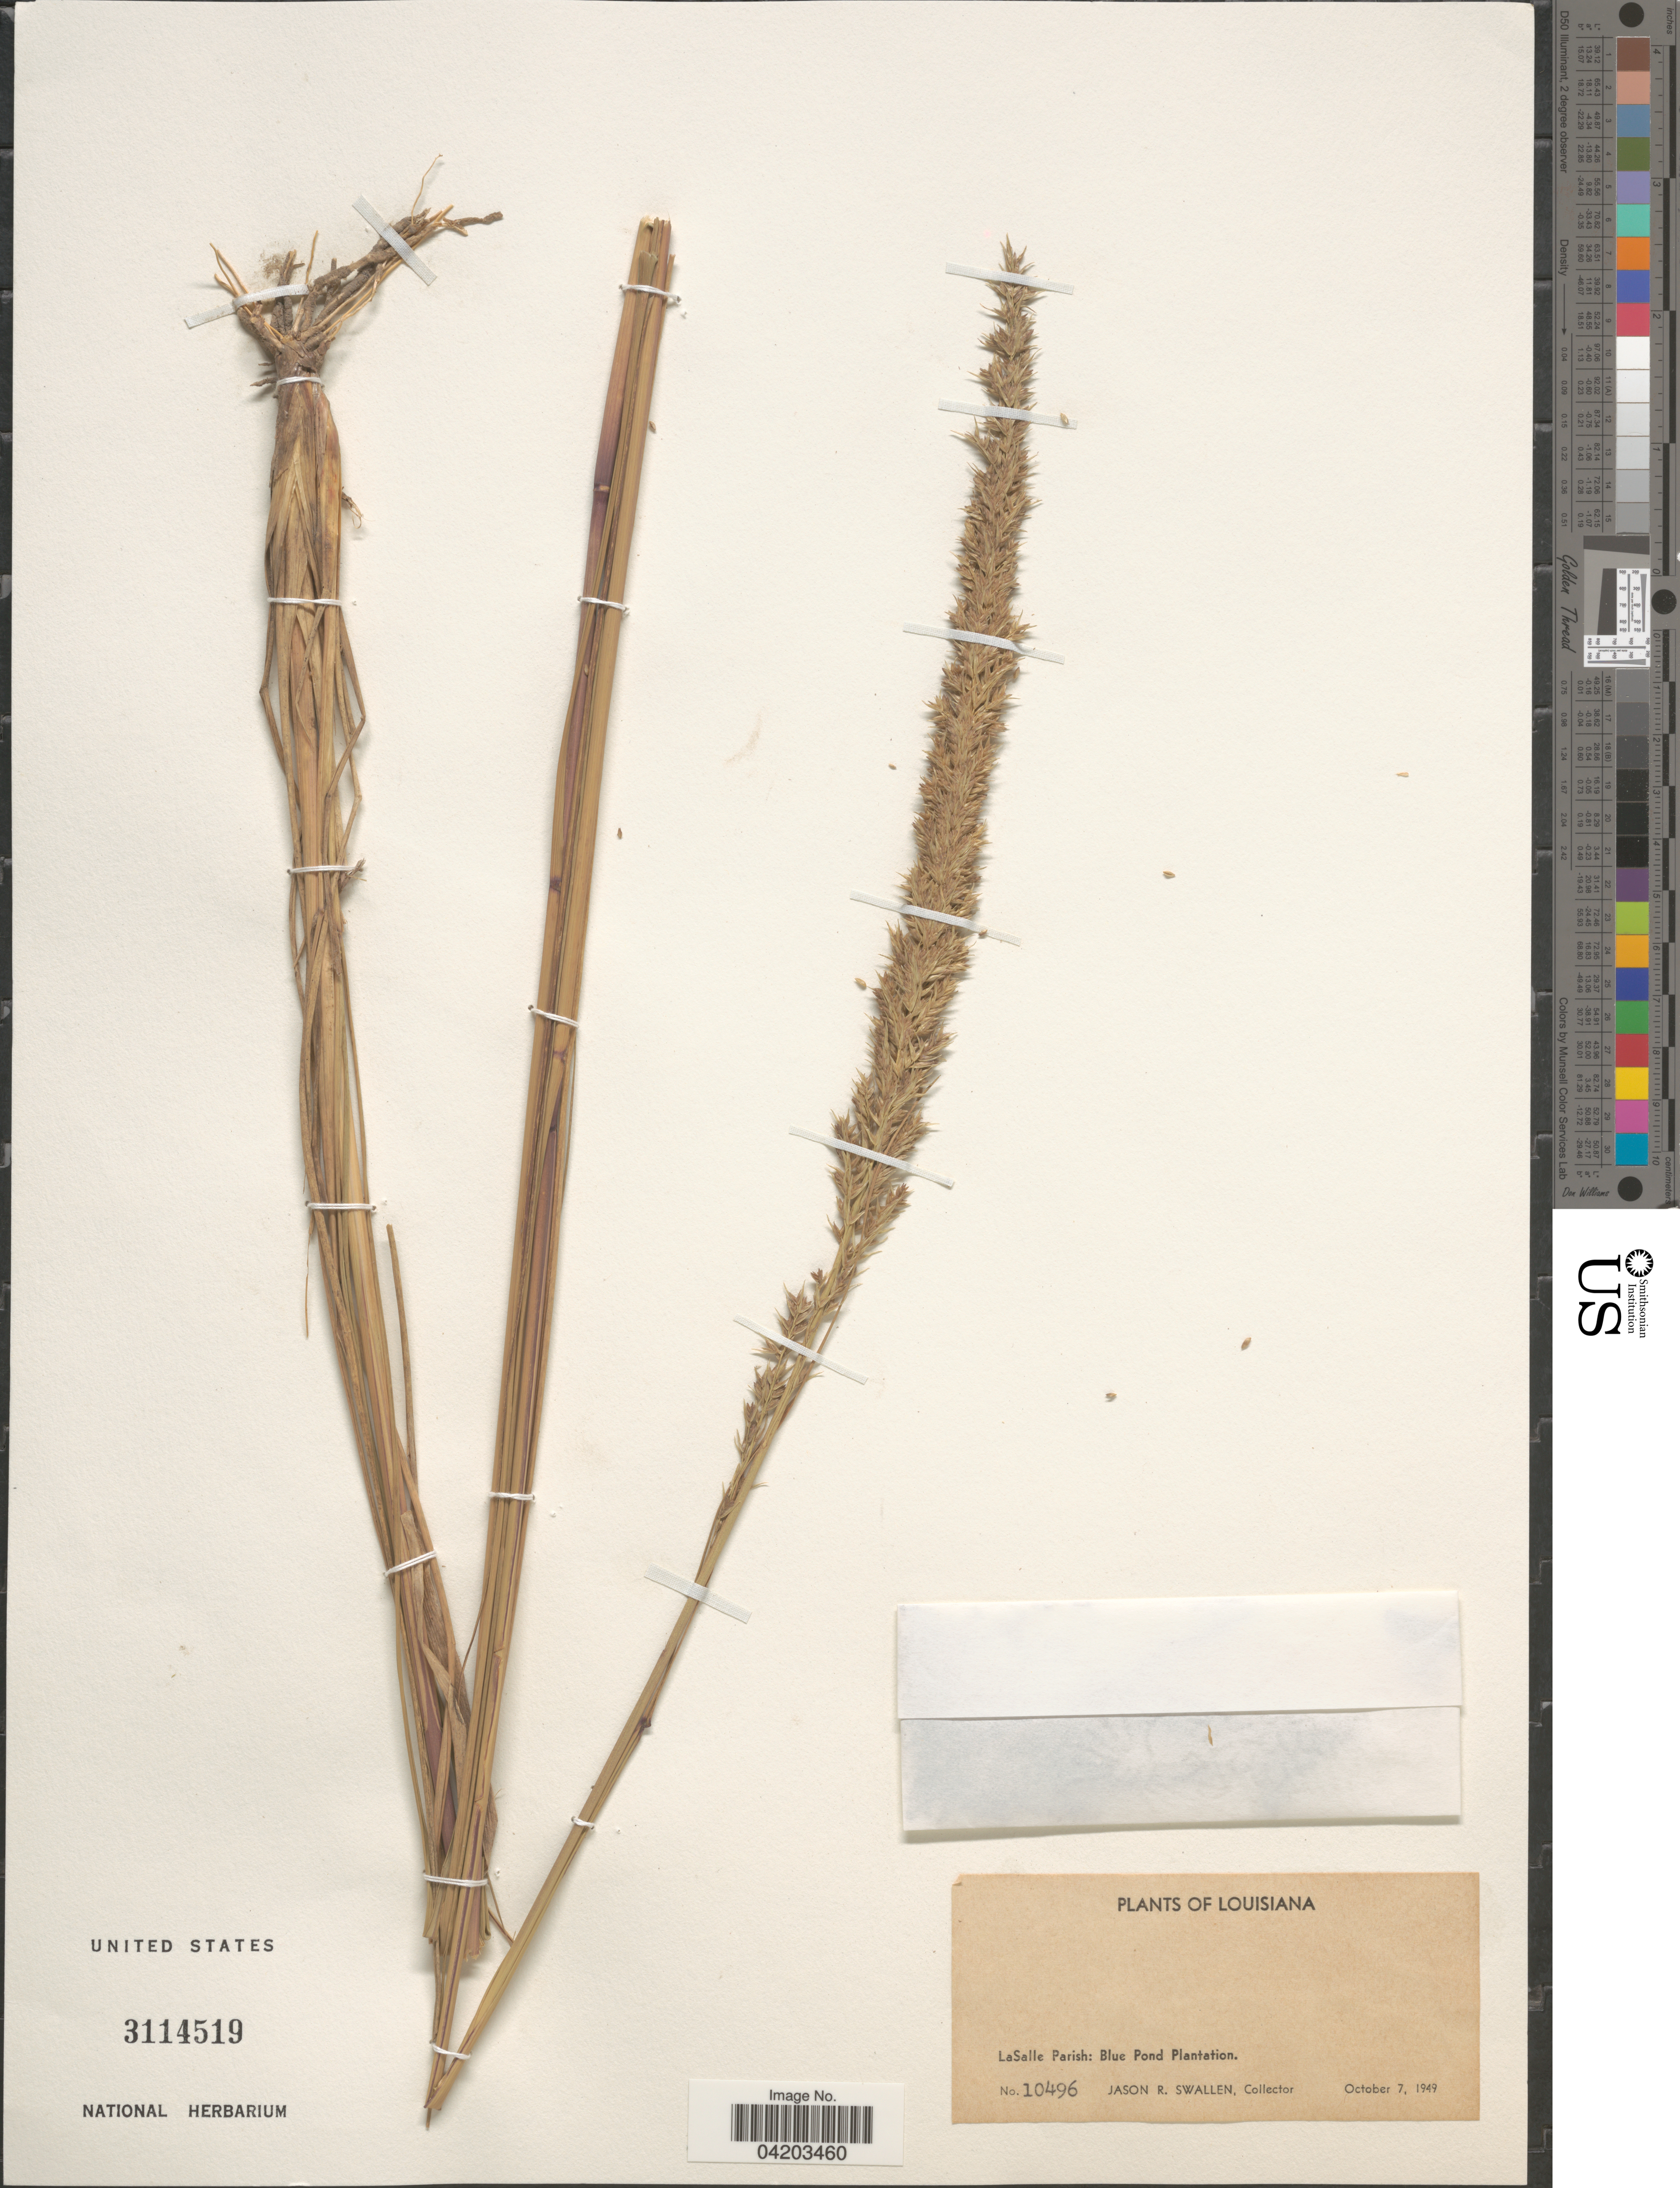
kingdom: Plantae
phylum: Tracheophyta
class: Liliopsida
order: Poales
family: Poaceae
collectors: J. R. Swallen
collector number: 10496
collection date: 1949-10-07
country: United States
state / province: Louisiana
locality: LaSalle Parish: Blue Pond Plantation.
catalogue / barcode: US 3114519